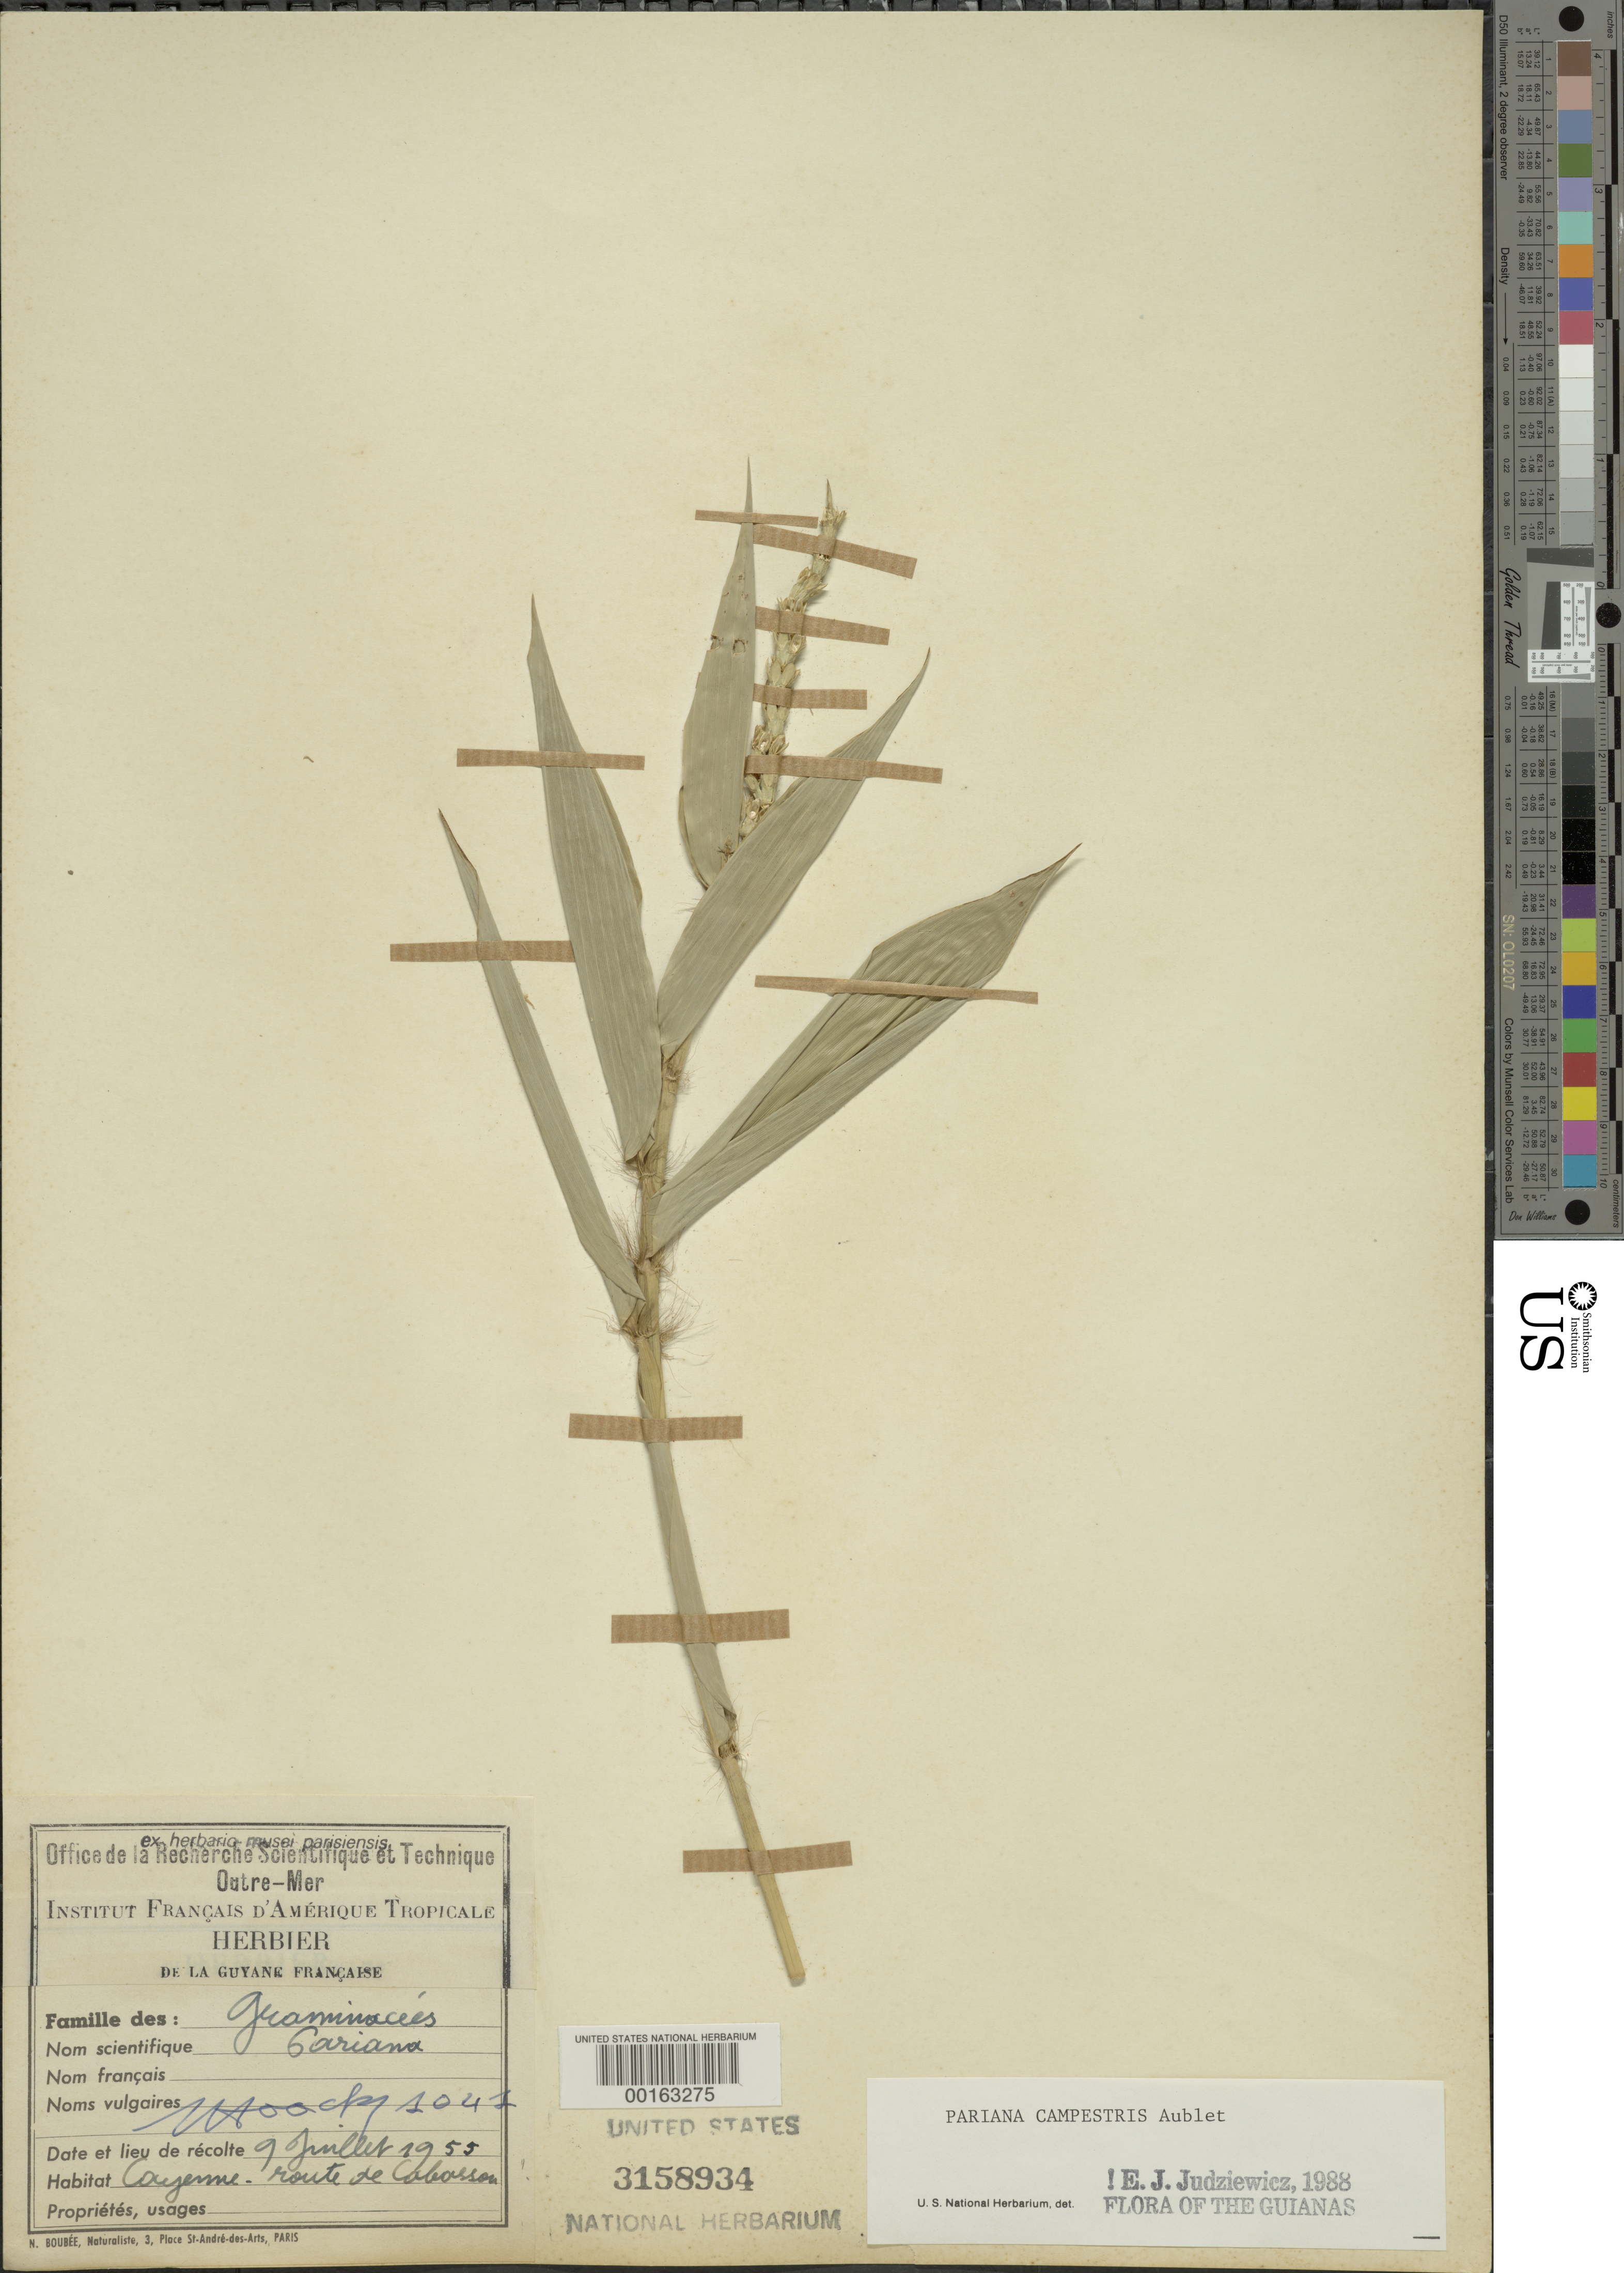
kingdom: Plantae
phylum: Tracheophyta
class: Liliopsida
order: Poales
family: Poaceae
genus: Pariana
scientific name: Pariana campestris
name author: Aubl.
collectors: J. Hoock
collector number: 1042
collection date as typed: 09 Jul 1955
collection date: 1955-07-09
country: French Guiana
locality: Cayenne, road to cabasson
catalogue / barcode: US 3158934